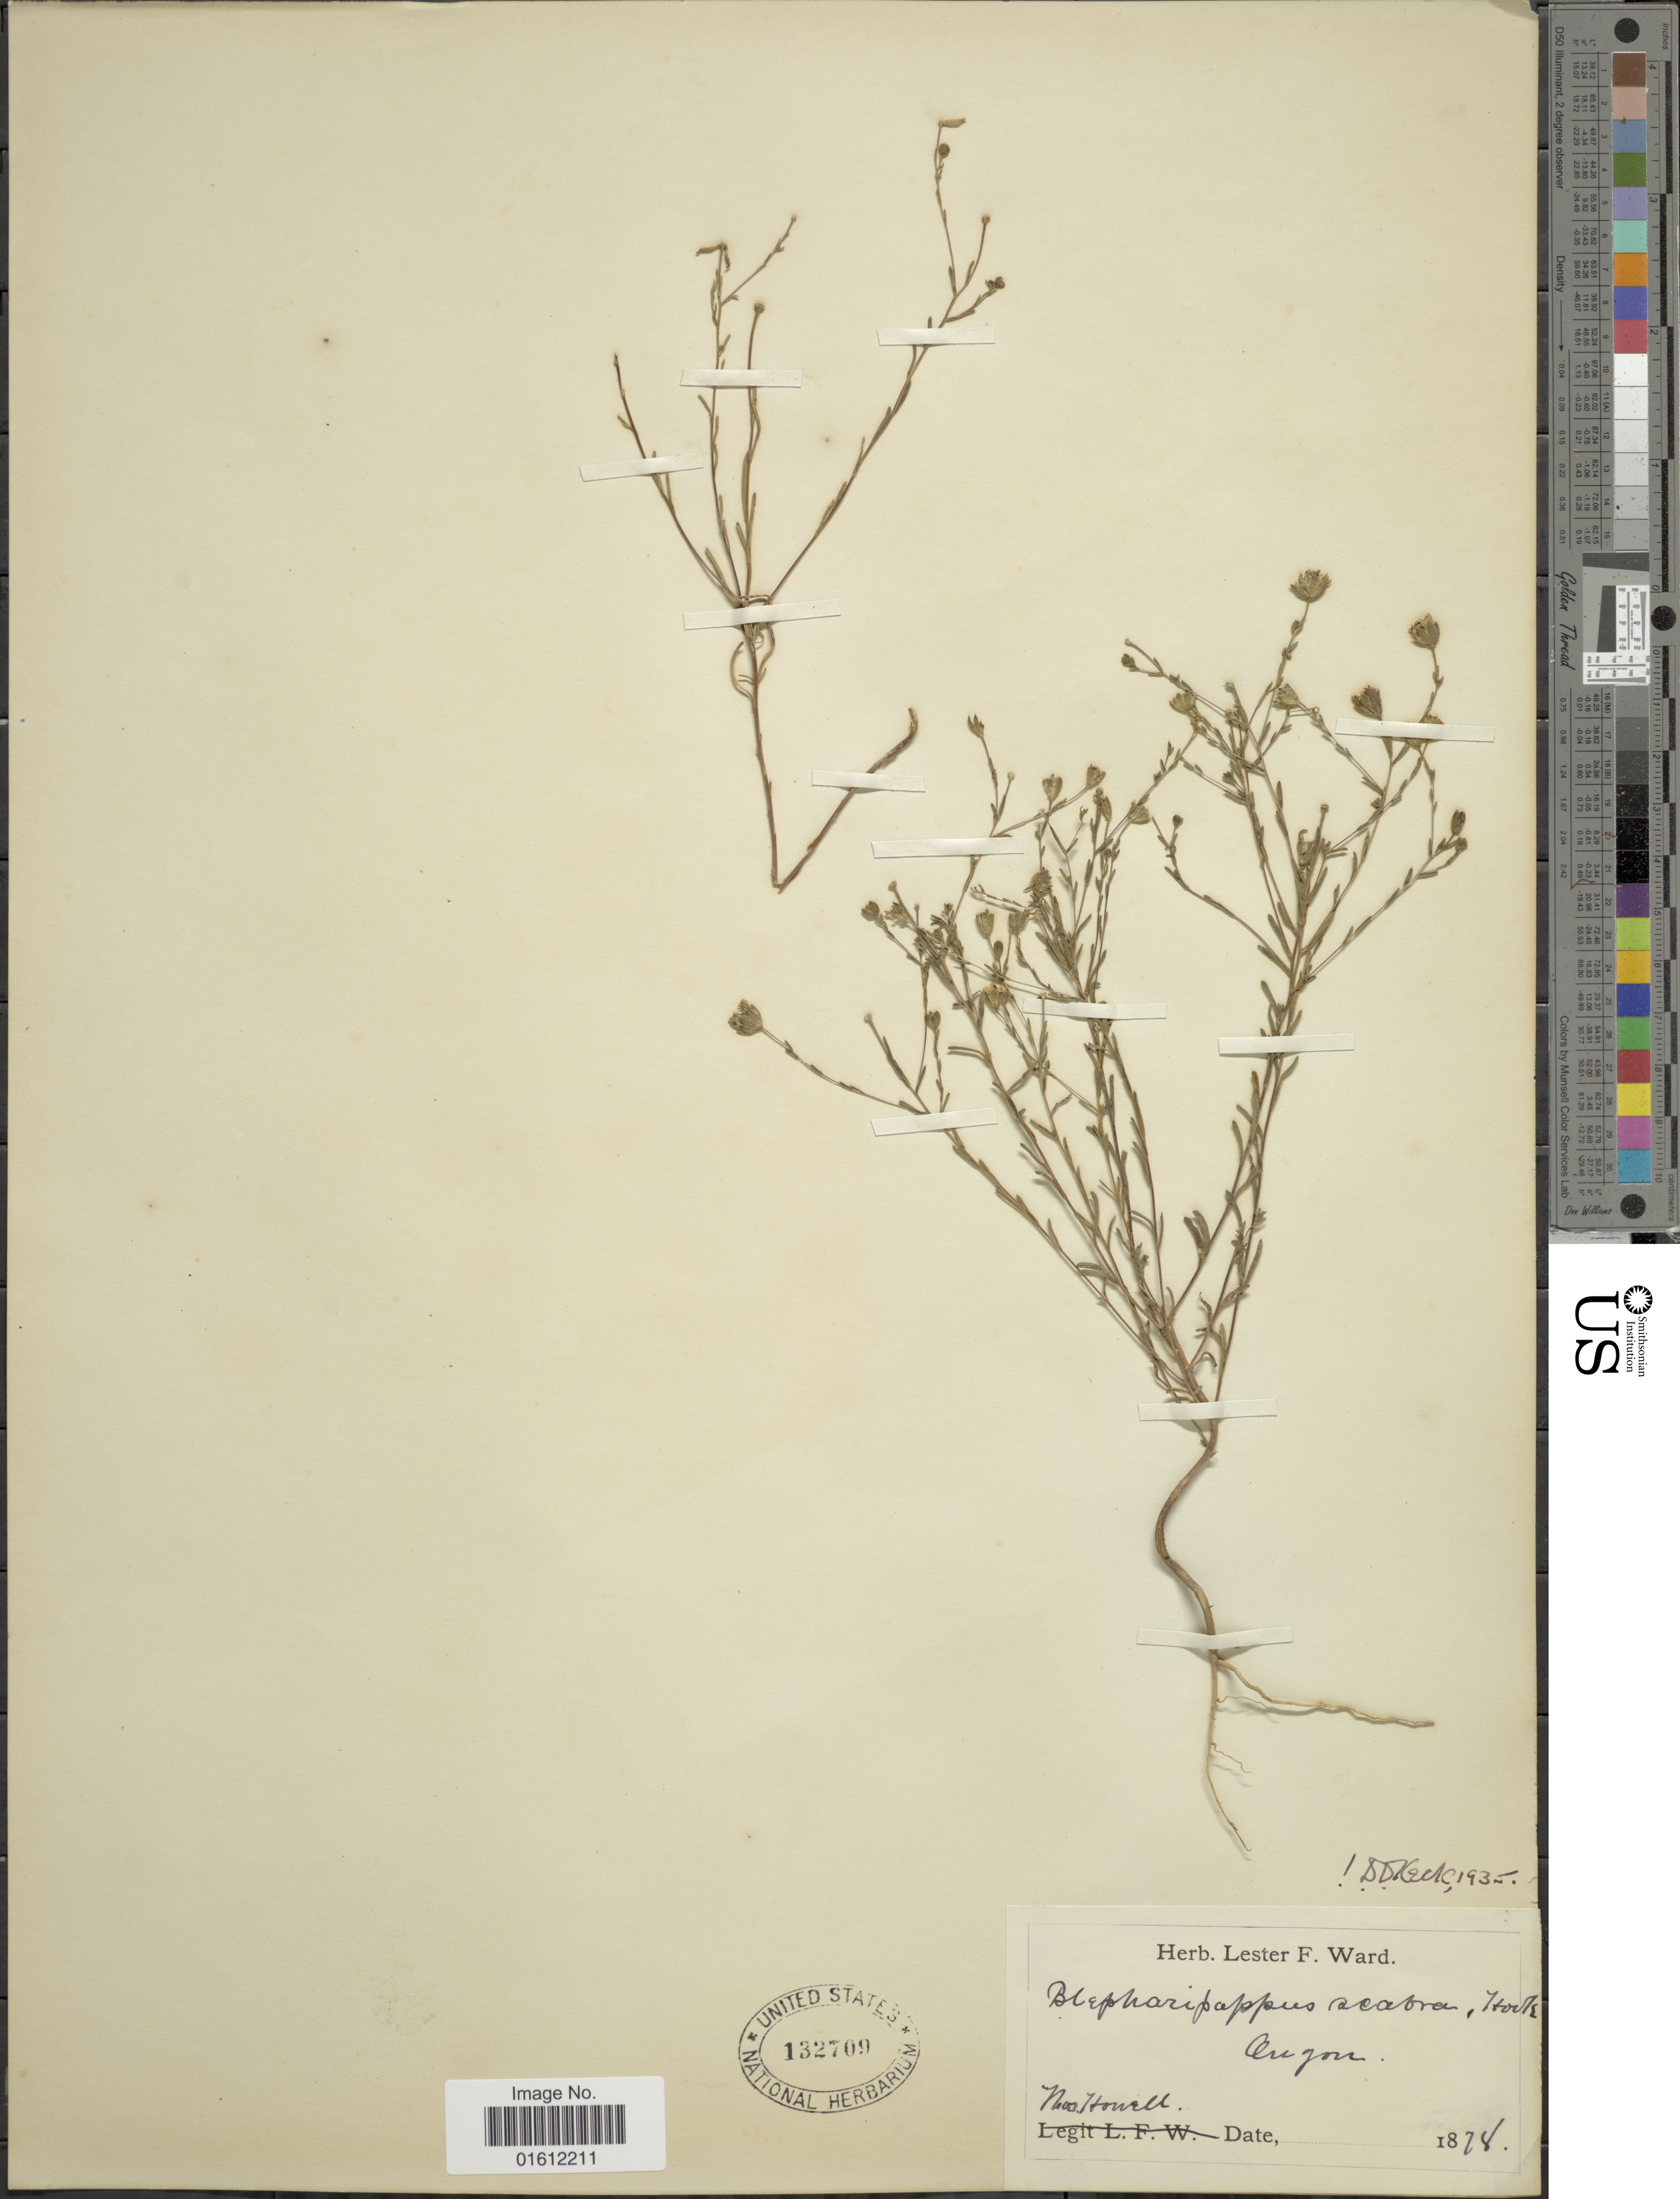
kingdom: Plantae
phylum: Tracheophyta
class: Magnoliopsida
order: Asterales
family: Asteraceae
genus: Blepharipappus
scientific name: Blepharipappus scaber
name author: Hook.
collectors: -. Howell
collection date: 1878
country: United States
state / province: Oregon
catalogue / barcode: US 132709